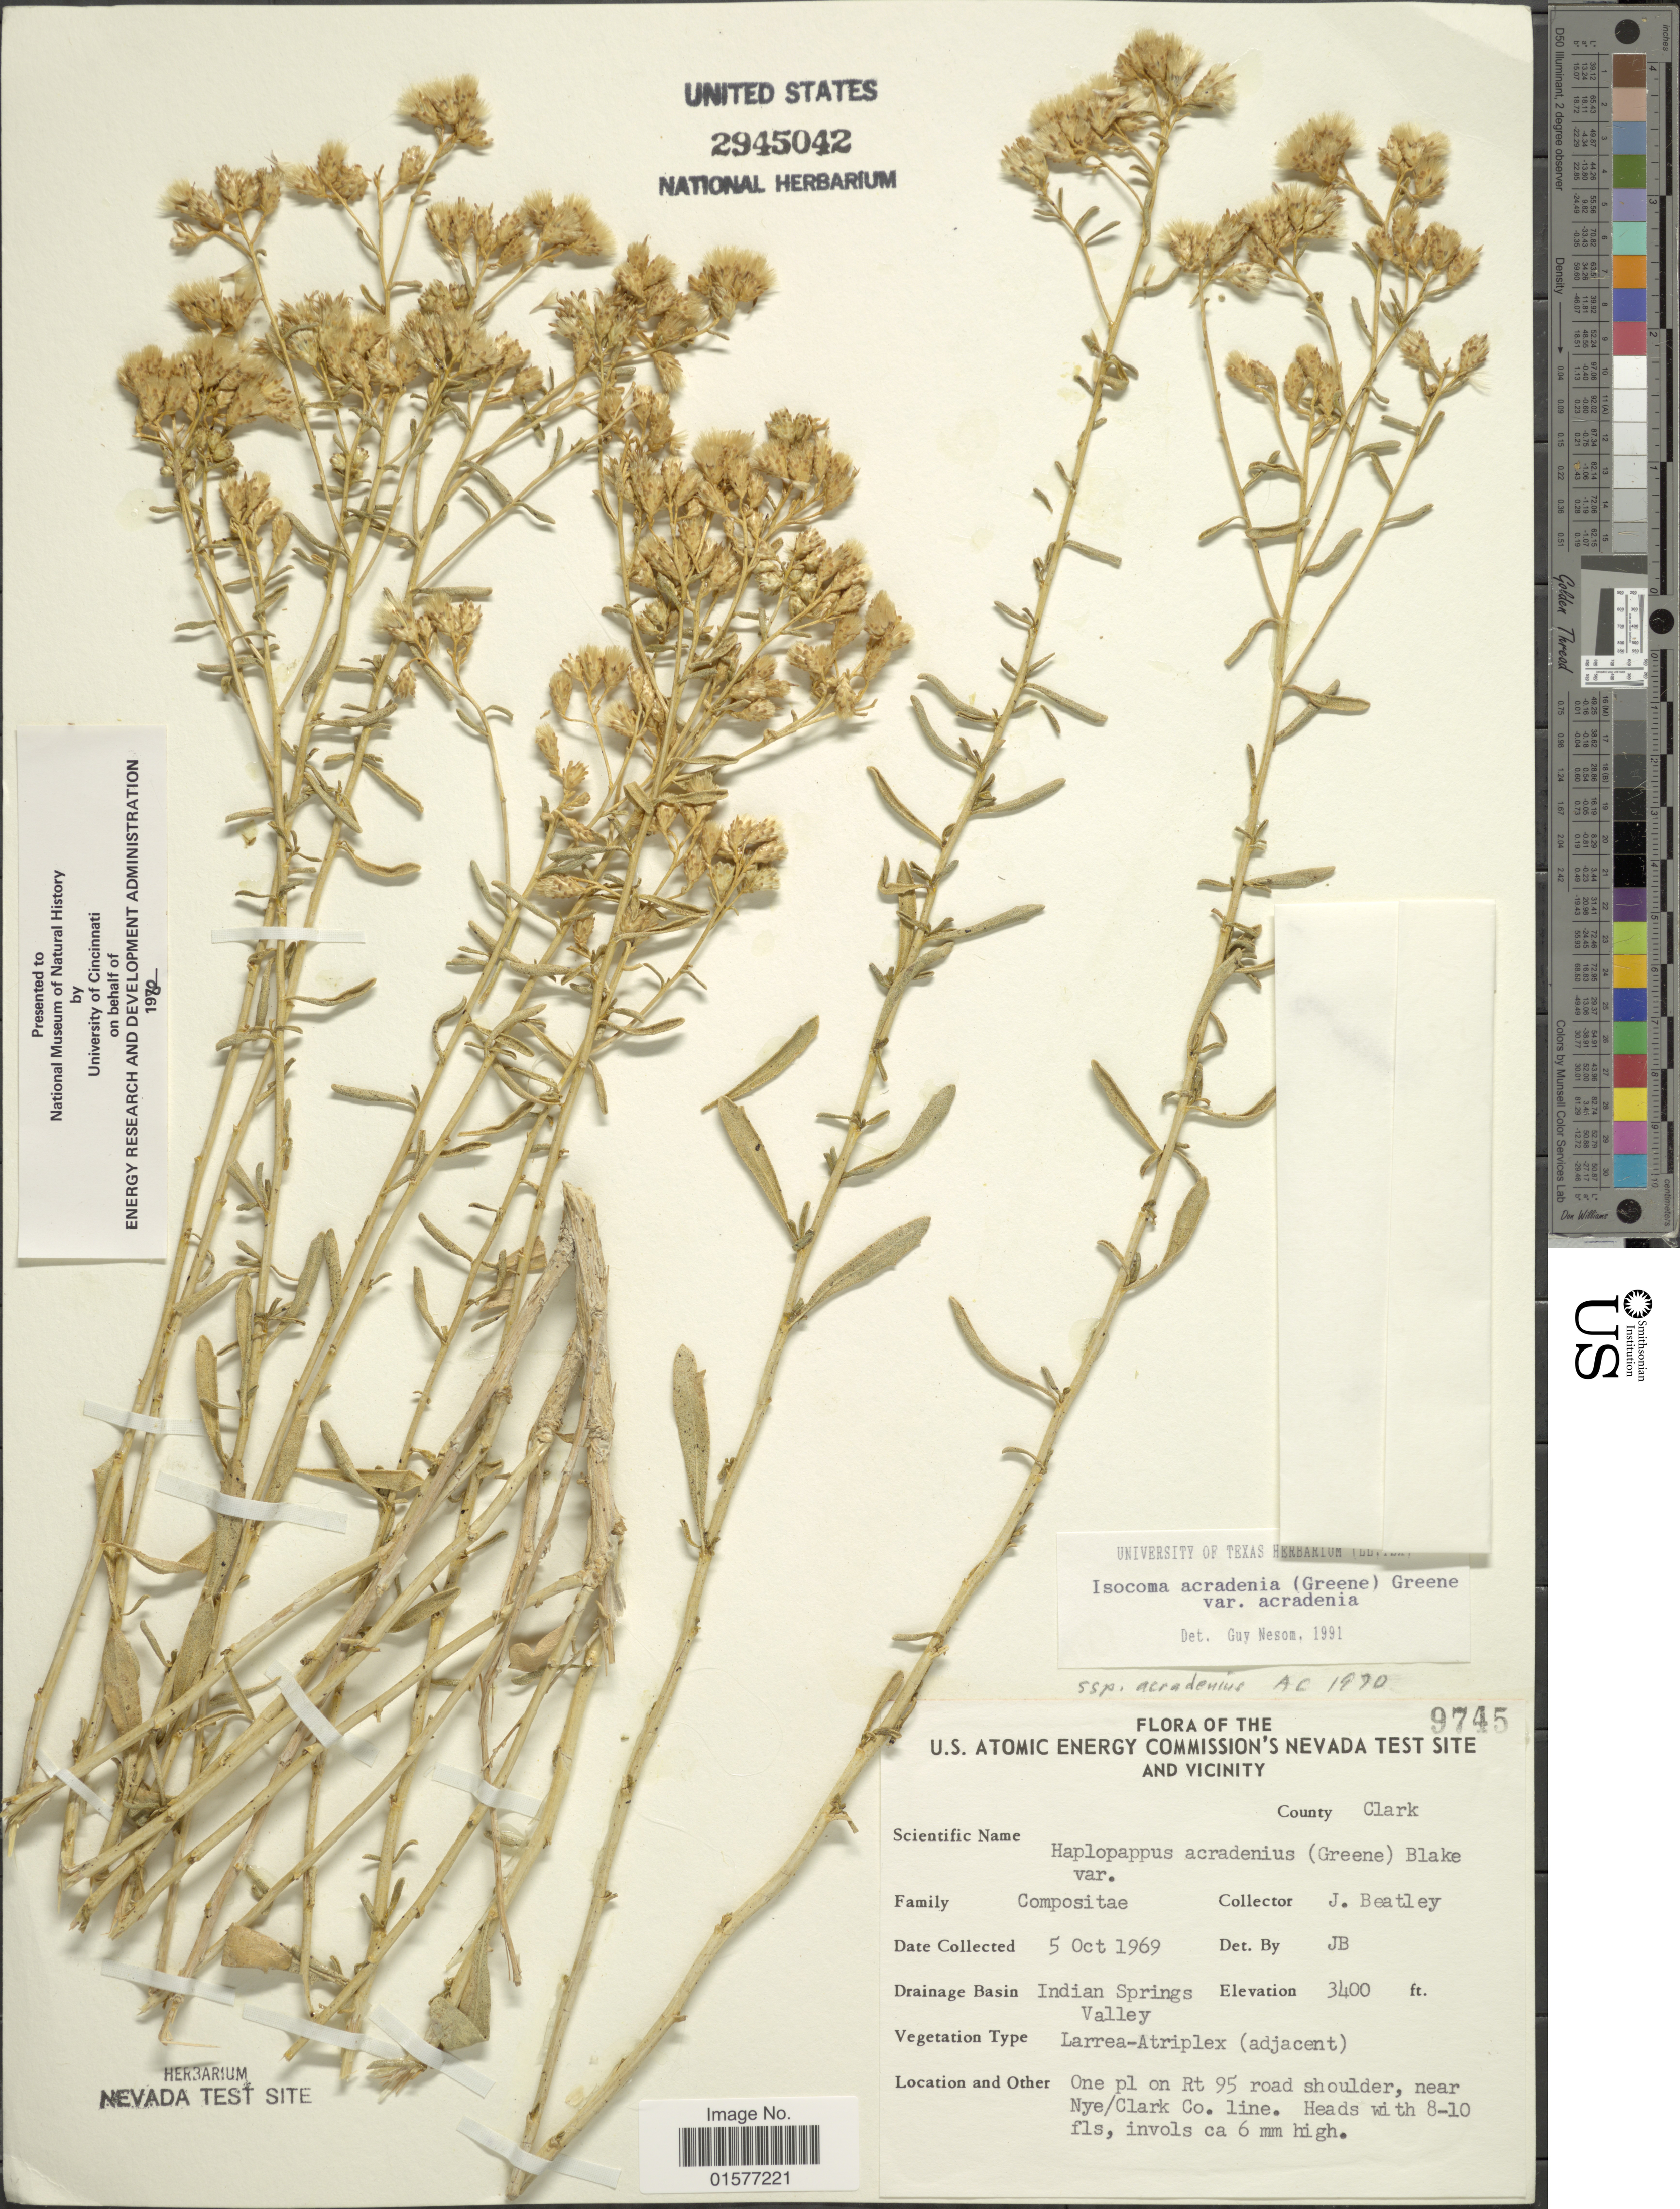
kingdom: Plantae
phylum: Tracheophyta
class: Magnoliopsida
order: Asterales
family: Asteraceae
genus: Isocoma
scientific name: Isocoma acradenia var. acradenia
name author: (Greene) Greene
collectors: J. C. Beatley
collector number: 9745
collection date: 1969-10-05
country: United States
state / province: Nevada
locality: U.S. Atomic Energy Commission's Nevada Test Site And Vicinity, County Nye, Drainage Basin Indian Springs Valley, One pl on Rt 95 road shoulder, near Nye/Clark Co. line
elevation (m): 1036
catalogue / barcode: US 2945042